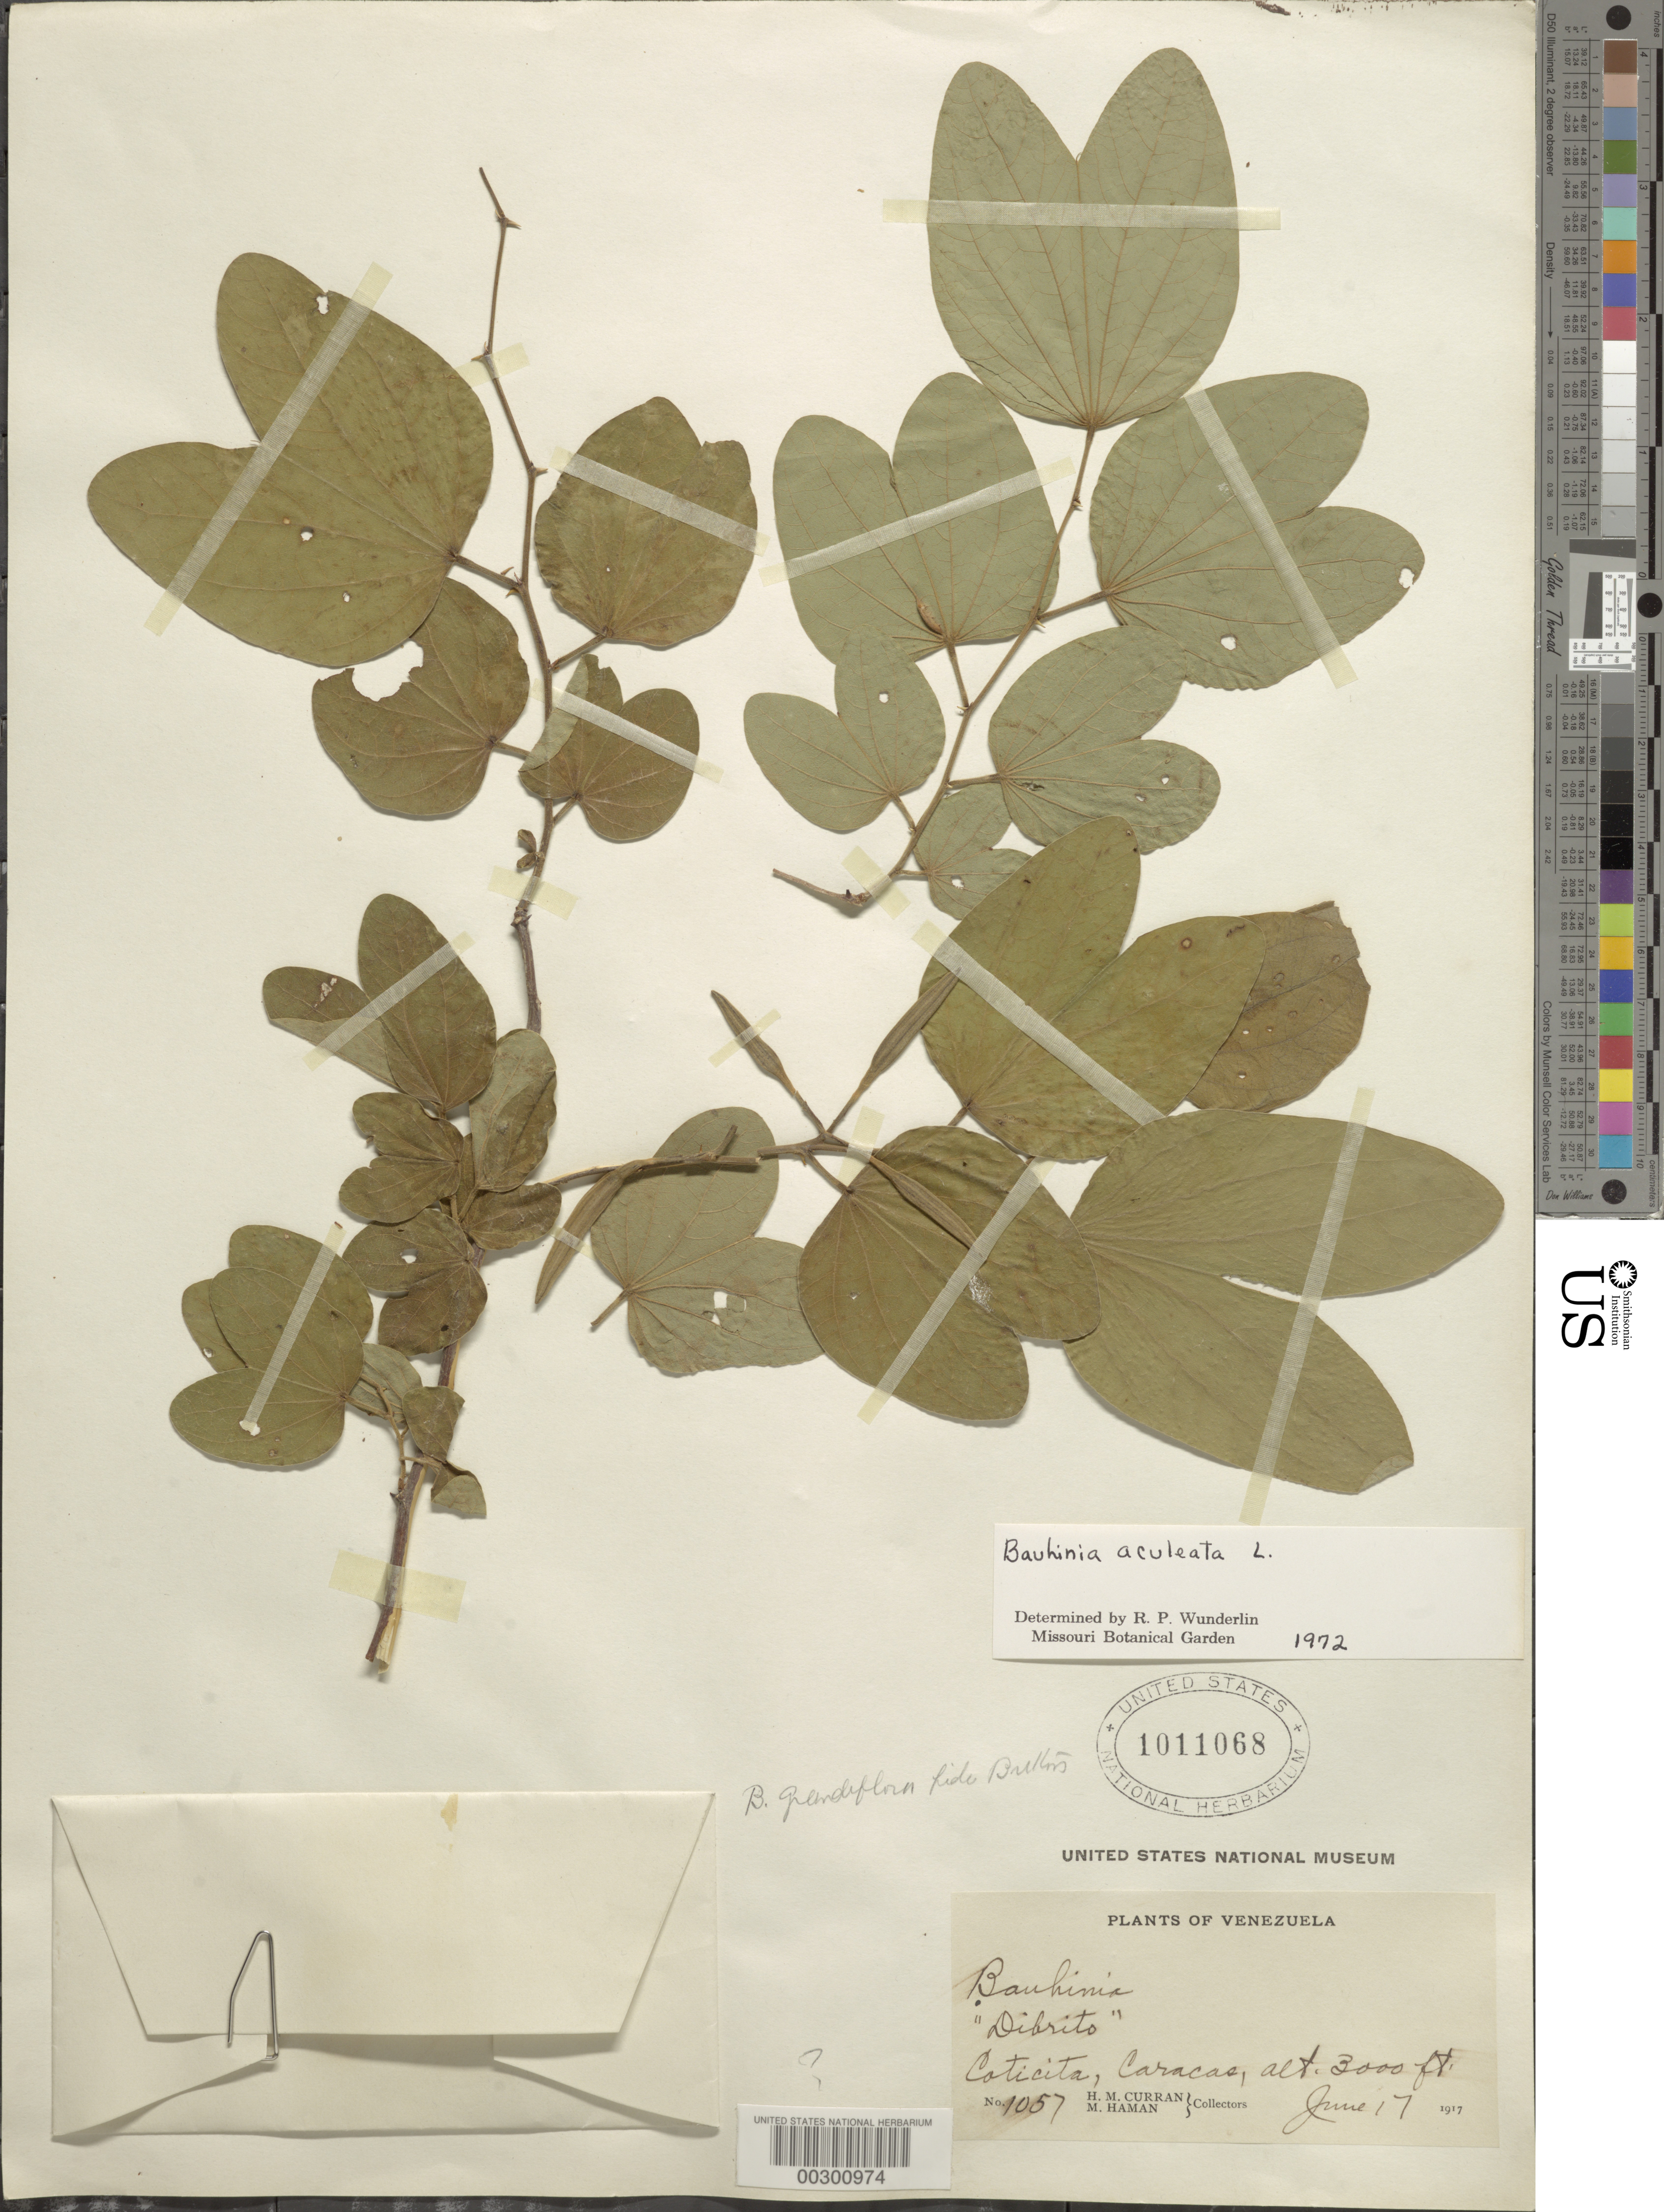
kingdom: Plantae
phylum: Tracheophyta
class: Magnoliopsida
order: Fabales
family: Fabaceae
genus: Bauhinia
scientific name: Bauhinia aculeata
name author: L.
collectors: H. M. Curran & M. Haman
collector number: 1057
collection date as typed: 17 Jun 1917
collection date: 1917-06-17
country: Venezuela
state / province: Distrito Federal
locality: Coticita, caracas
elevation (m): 914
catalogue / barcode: US 1011068